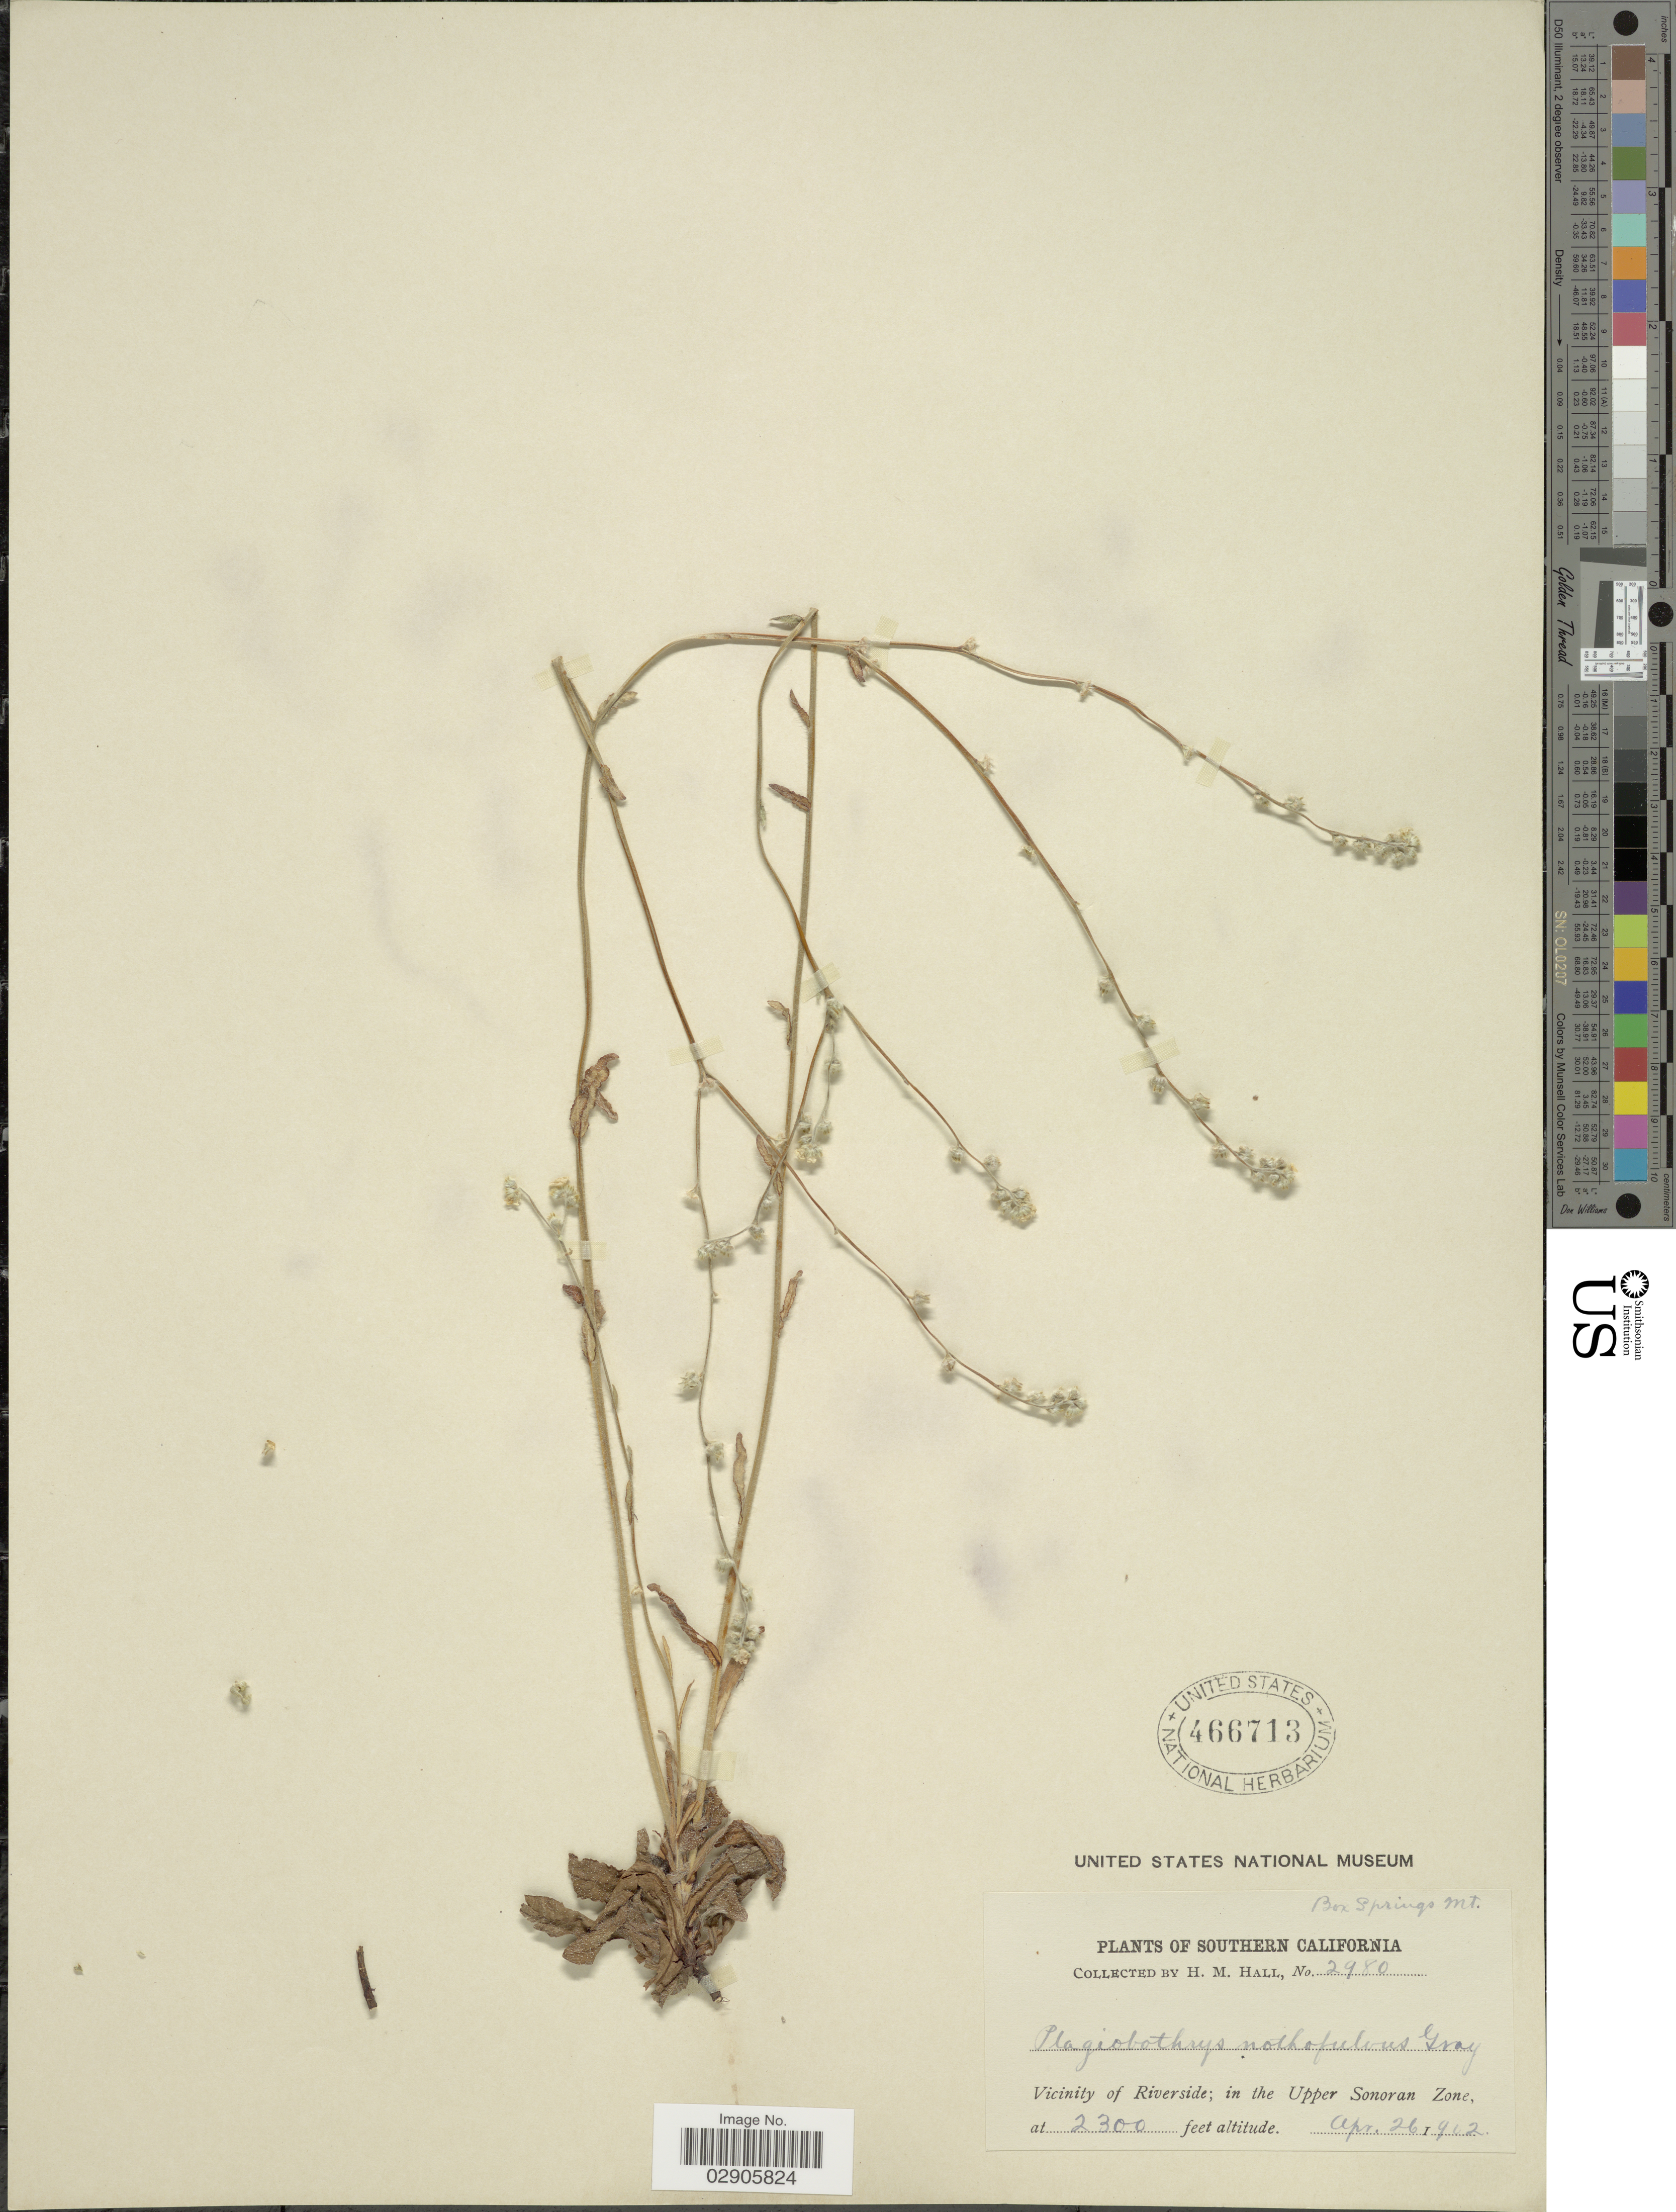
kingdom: Plantae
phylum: Tracheophyta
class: Magnoliopsida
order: Boraginales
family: Boraginaceae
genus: Plagiobothrys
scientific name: Plagiobothrys laxus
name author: Greene ex C.F. Baker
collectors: H. M. Hall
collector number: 2980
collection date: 1902-04-26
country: United States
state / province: California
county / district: Riverside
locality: Southern California. Vicinity of Riverside; in the Upper Sonoran Zone.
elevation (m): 701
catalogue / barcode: US 466713